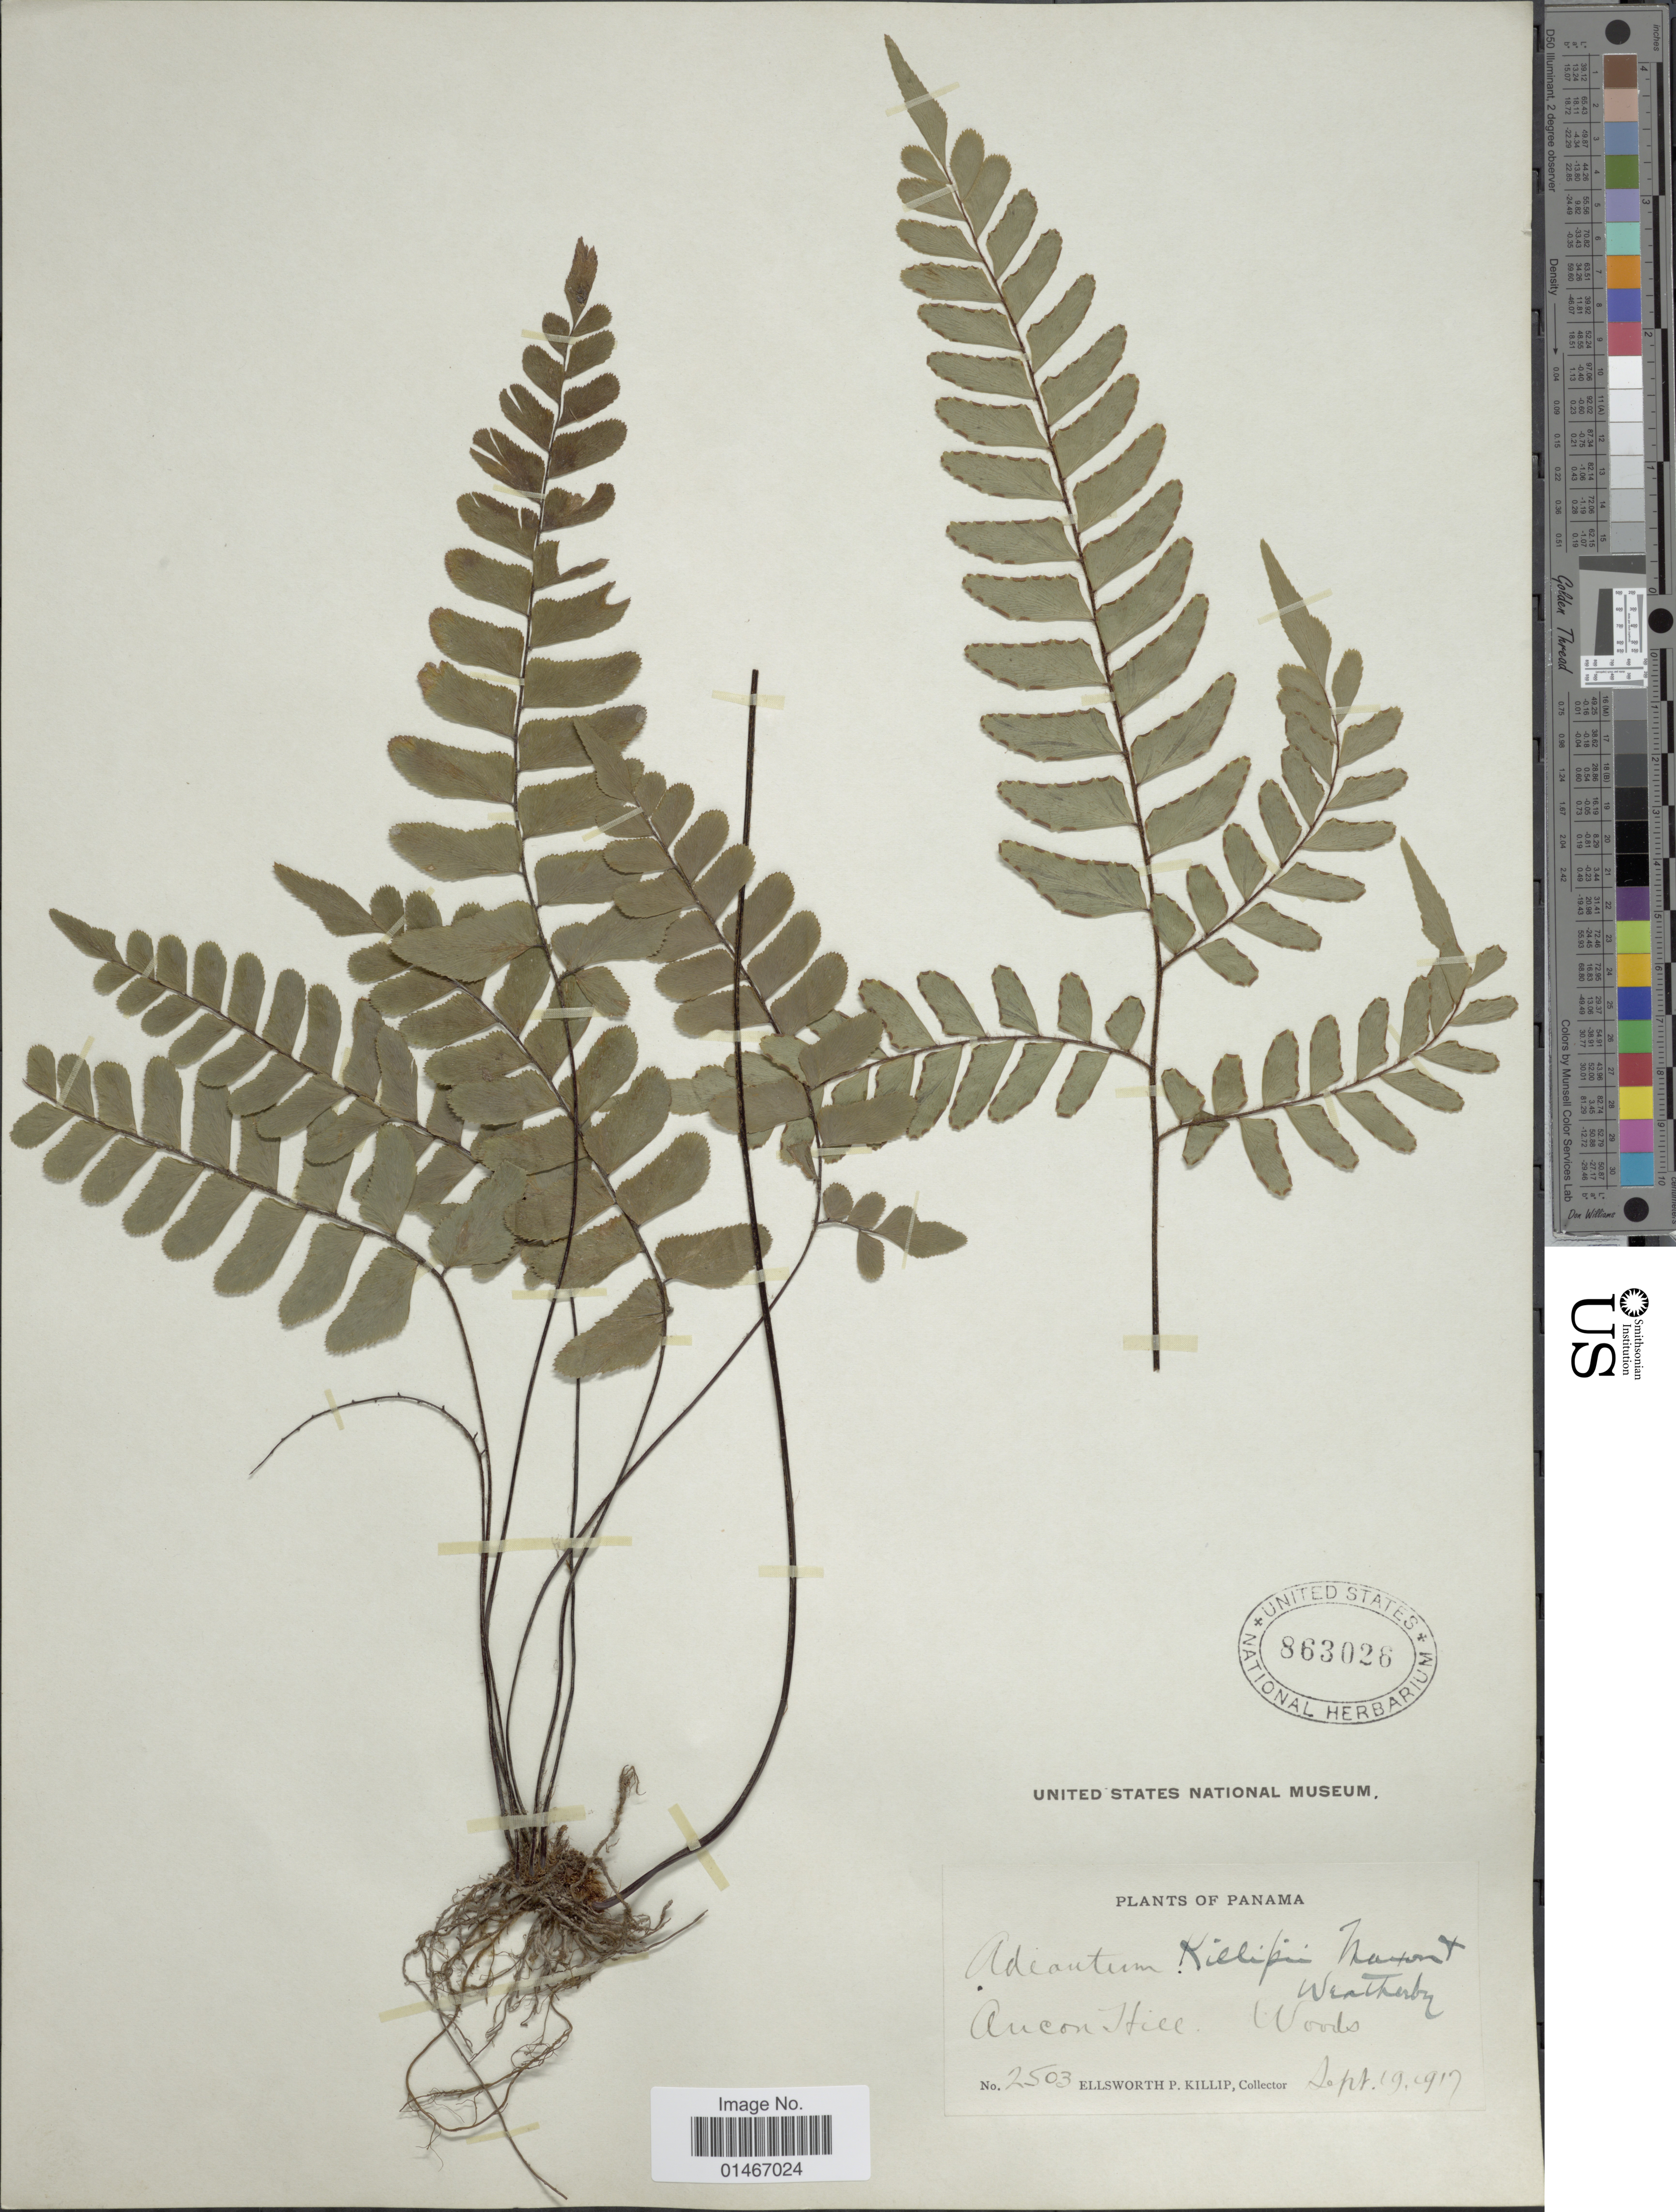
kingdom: Plantae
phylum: Tracheophyta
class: Polypodiopsida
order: Polypodiales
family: Pteridaceae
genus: Adiantum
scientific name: Adiantum killipii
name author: Maxon & Weath.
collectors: E. P. Killip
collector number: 2503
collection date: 1917-09-19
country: Panama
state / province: Panamá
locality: Aucon Hill.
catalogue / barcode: US 863026